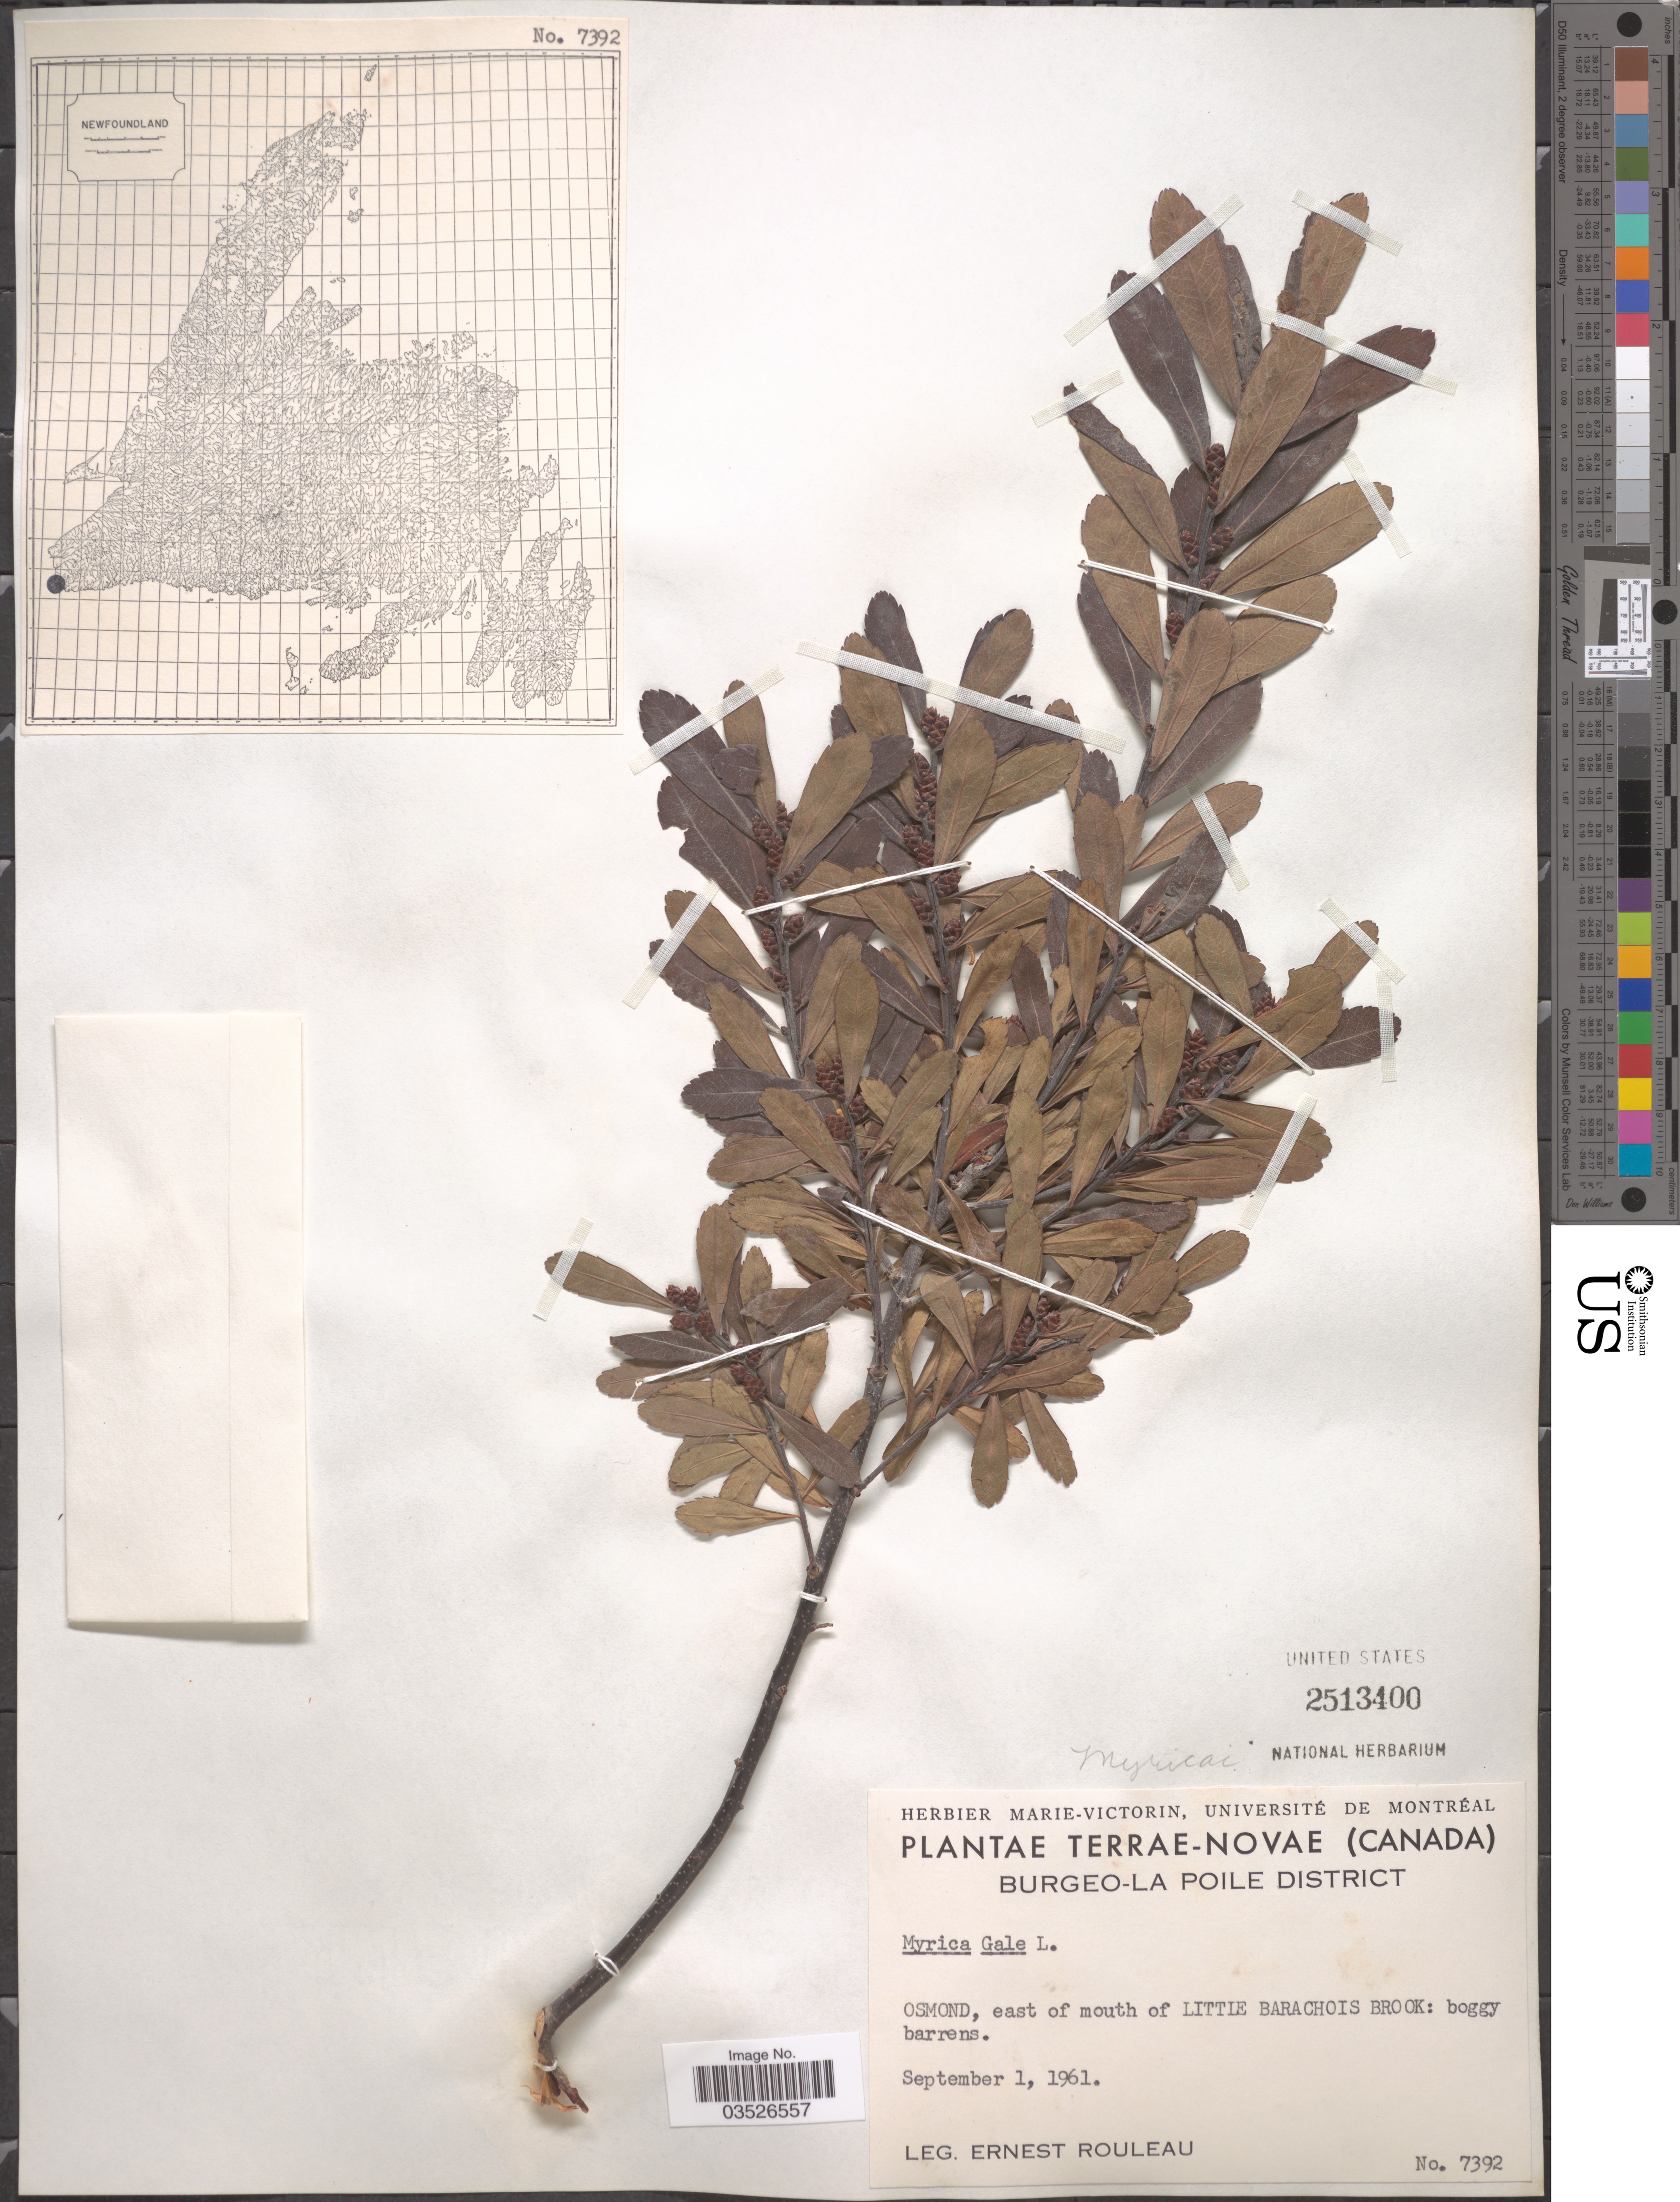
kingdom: Plantae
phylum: Tracheophyta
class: Magnoliopsida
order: Fagales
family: Myricaceae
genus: Myrica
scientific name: Myrica gale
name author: L.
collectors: J. Rouleau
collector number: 7392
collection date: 1961-09-01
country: Canada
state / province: Newfoundland and Labrador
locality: Terrae-Novae Burgeo-La Poile District. Osmond, east of mouth of Little Barachois Brook.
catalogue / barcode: US 2513400